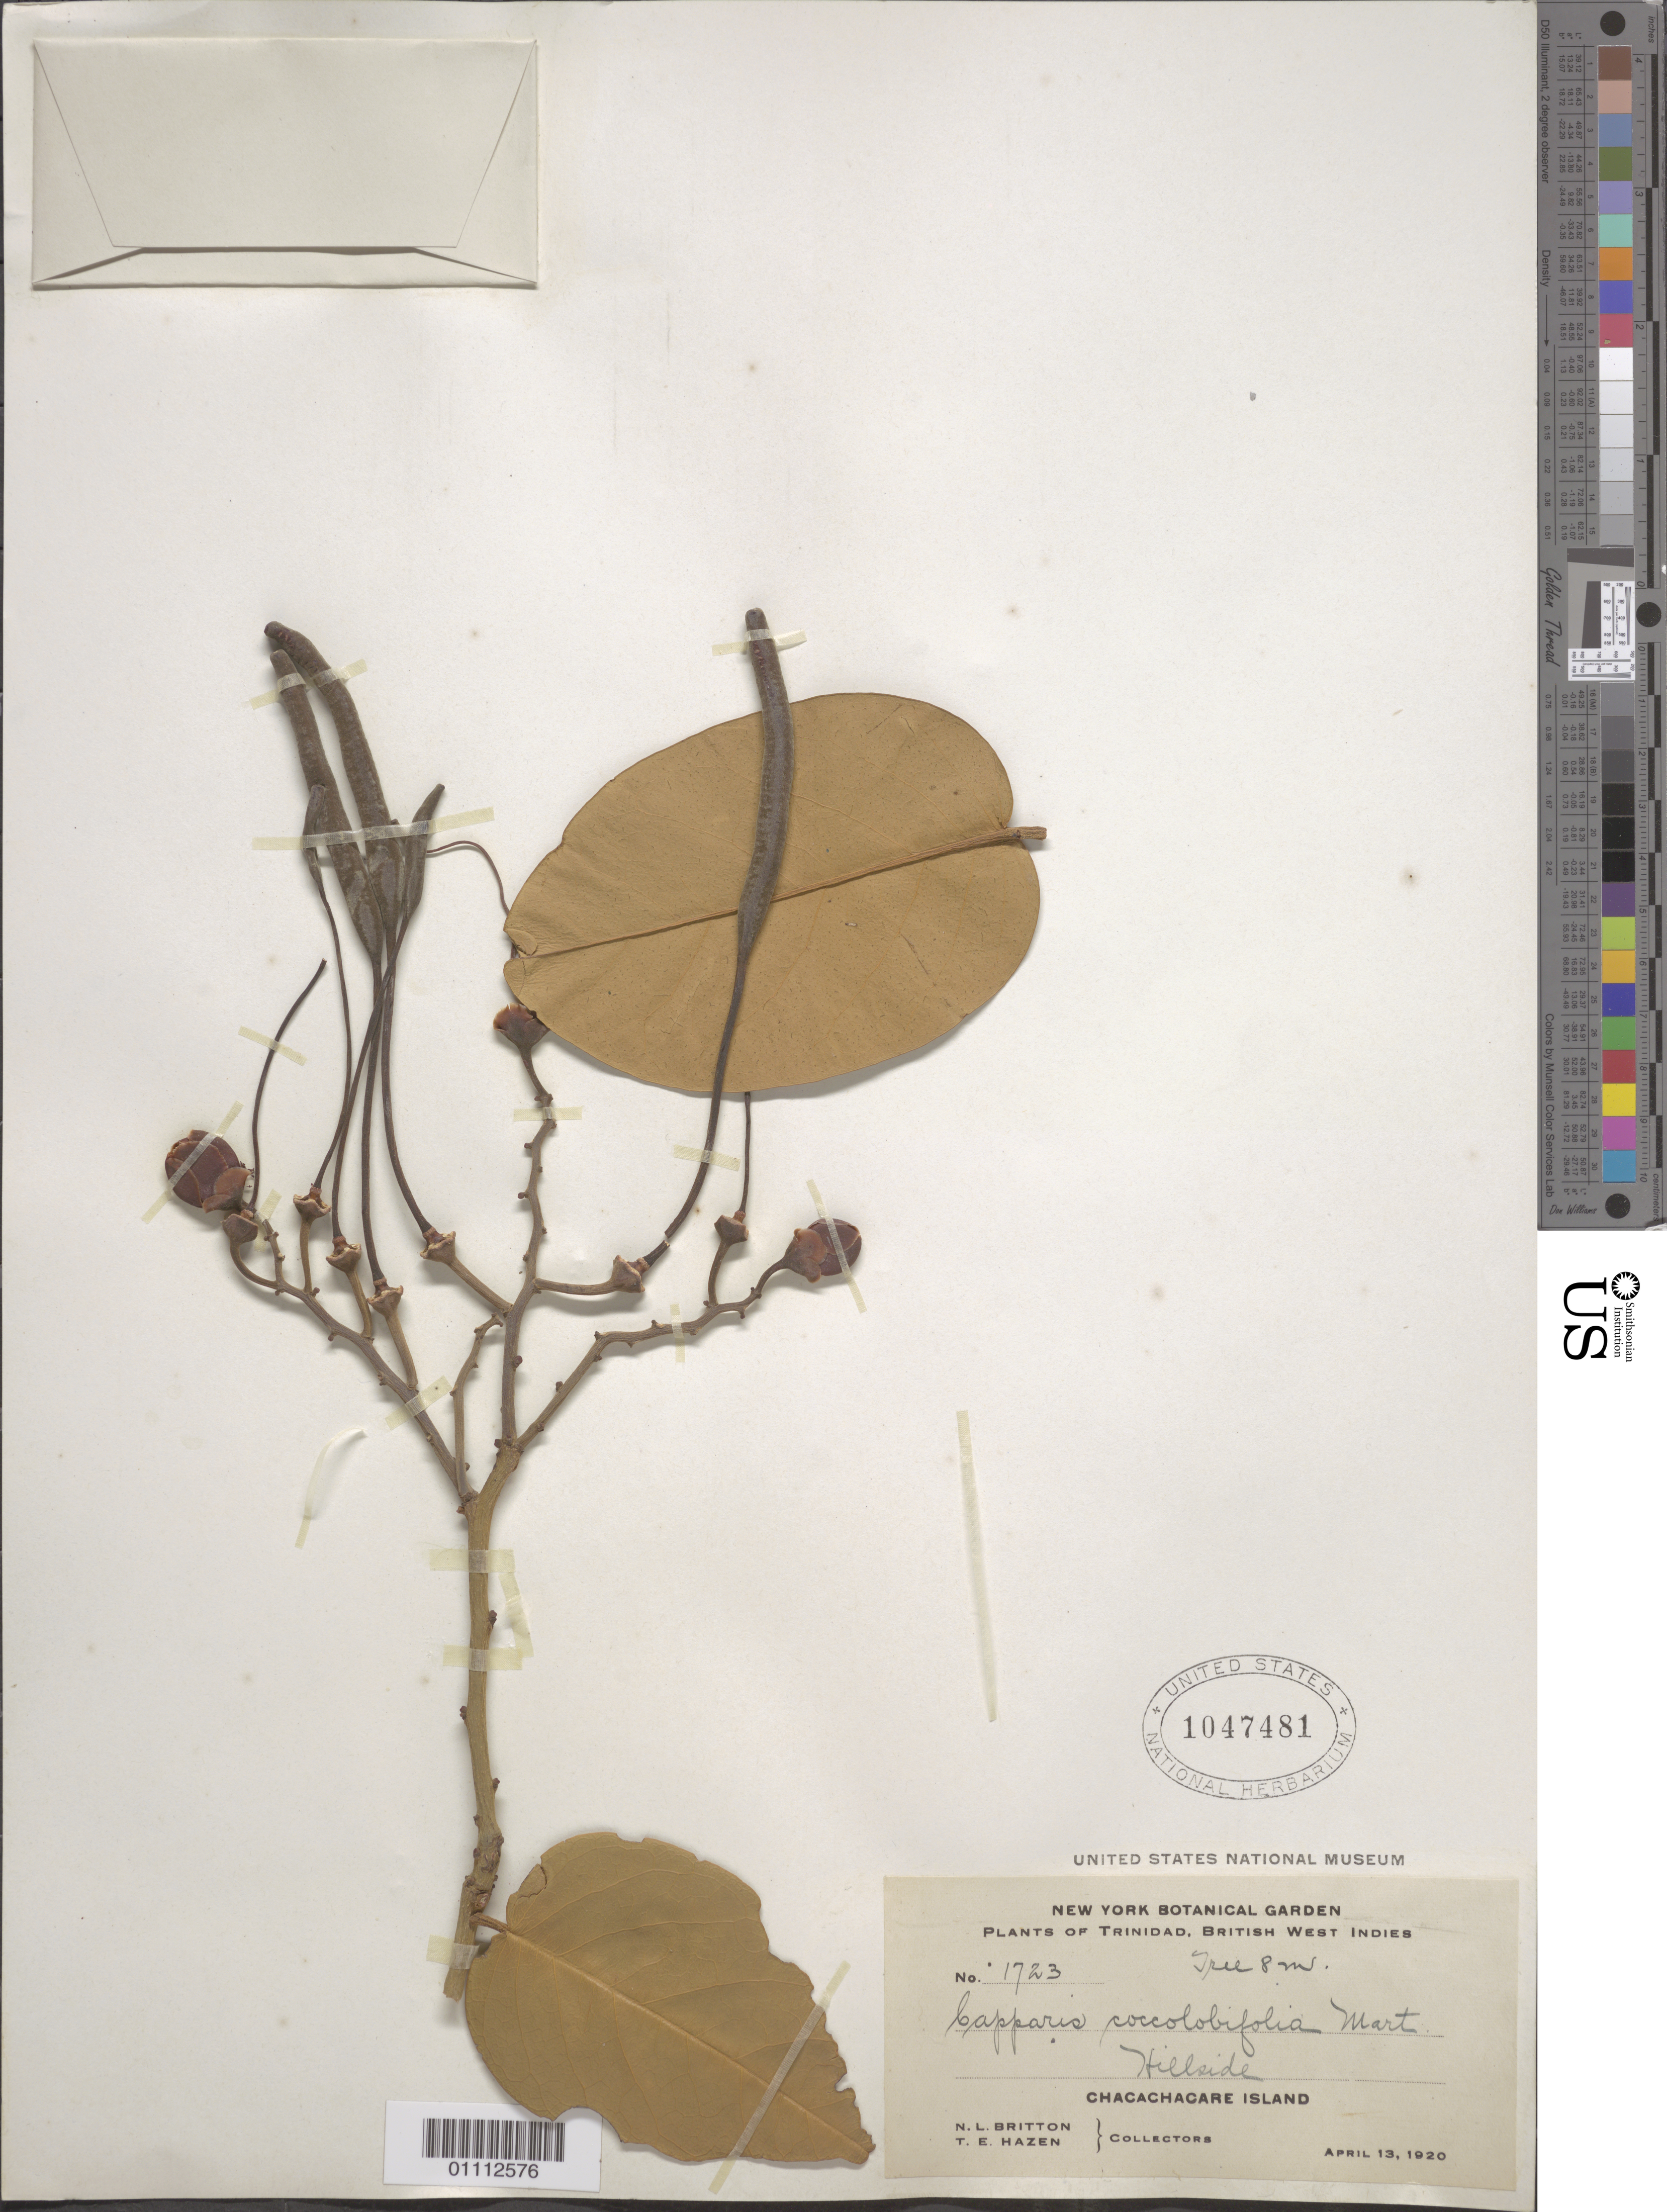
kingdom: Plantae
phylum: Tracheophyta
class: Magnoliopsida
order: Brassicales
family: Capparaceae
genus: Cynophalla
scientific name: Cynophalla hastata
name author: (Jacq.) J. Presl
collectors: N. Arnoldo-Broeders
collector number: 1723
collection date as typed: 13 Apr 1920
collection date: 1920-04-13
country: Curaçao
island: Curaçao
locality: Hillside of Chacachacare Island.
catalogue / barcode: US 1047481